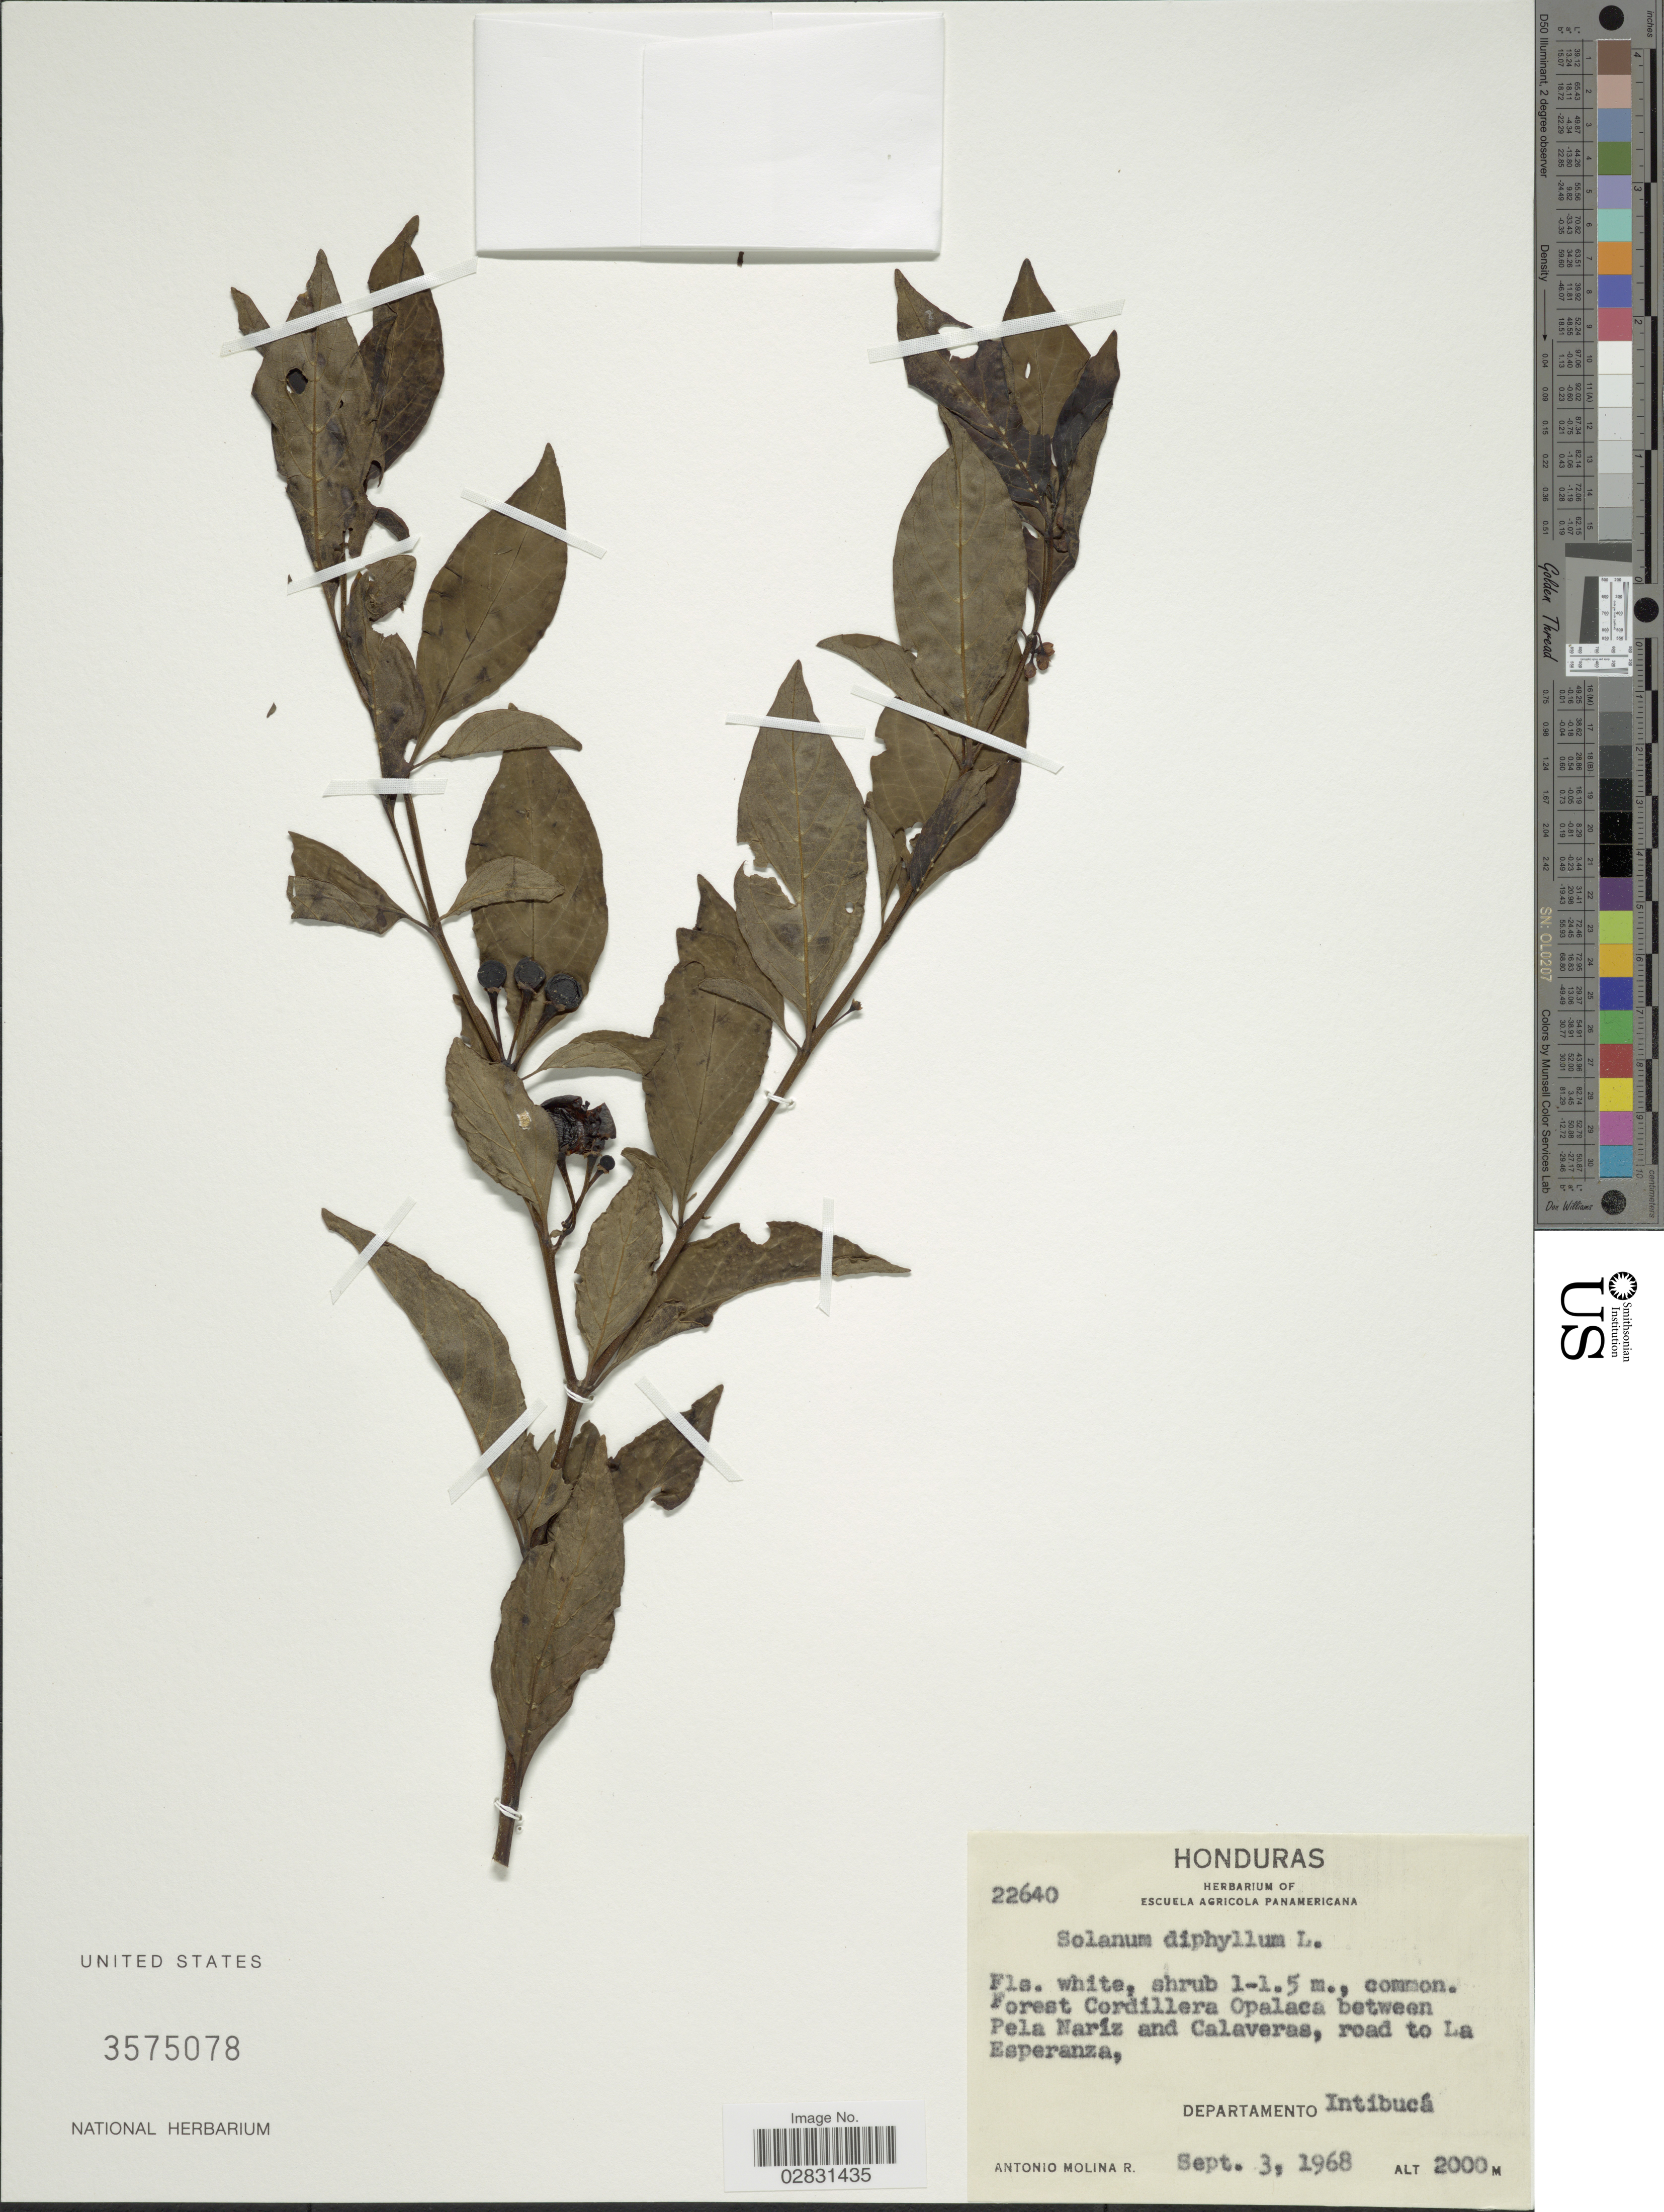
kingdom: Plantae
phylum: Tracheophyta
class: Magnoliopsida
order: Solanales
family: Solanaceae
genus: Solanum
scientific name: Solanum diphyllum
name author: L.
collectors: A. Molina R.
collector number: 22640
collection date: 1968-09-03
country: Honduras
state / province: Intibuca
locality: Forest Cordillera Opalaca between Pela Naríz and Calaveras, road to La Esperanza, Departamento Intibucá.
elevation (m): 2000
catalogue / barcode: US 3575078